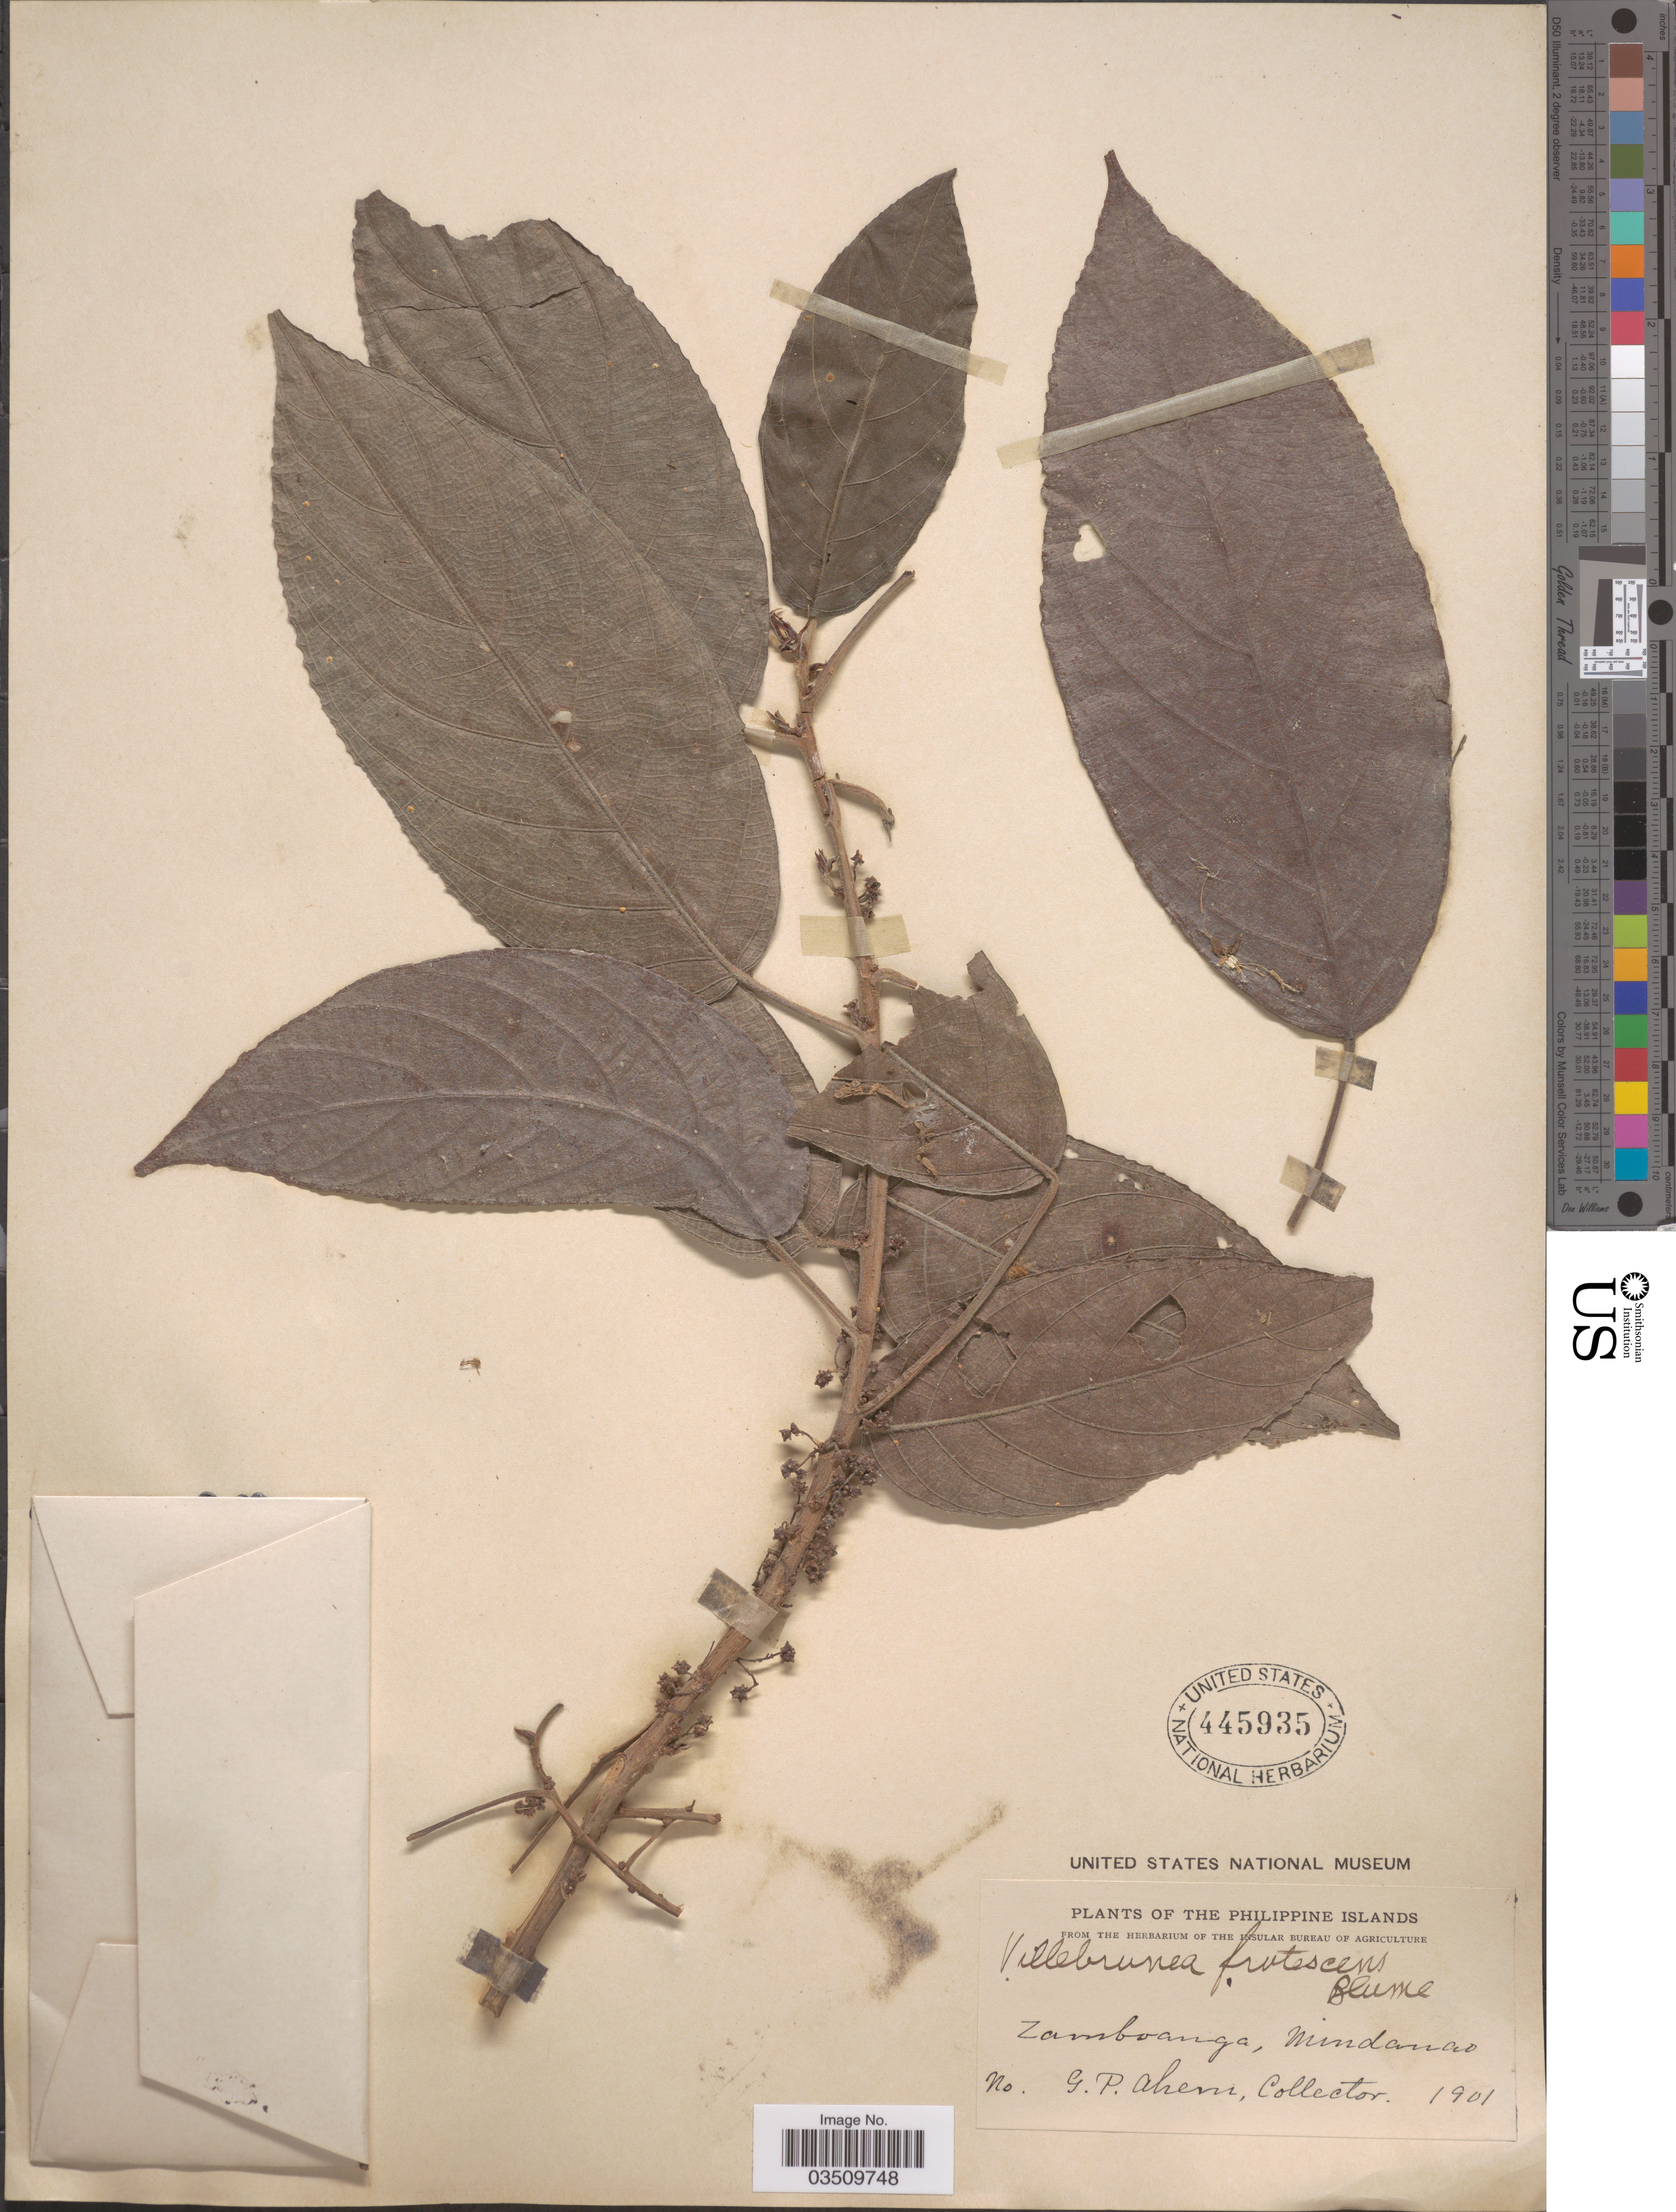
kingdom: Plantae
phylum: Tracheophyta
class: Magnoliopsida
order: Rosales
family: Urticaceae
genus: Oreocnide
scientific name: Oreocnide rubescens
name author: (Blume) Miq.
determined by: Strong, M. T., (US), Smithsonian Institution - National Museum of Natural History (UNITED STATES)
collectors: G. Ahem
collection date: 1901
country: Philippines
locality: Zamboanga, Mindanao.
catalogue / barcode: US 445935